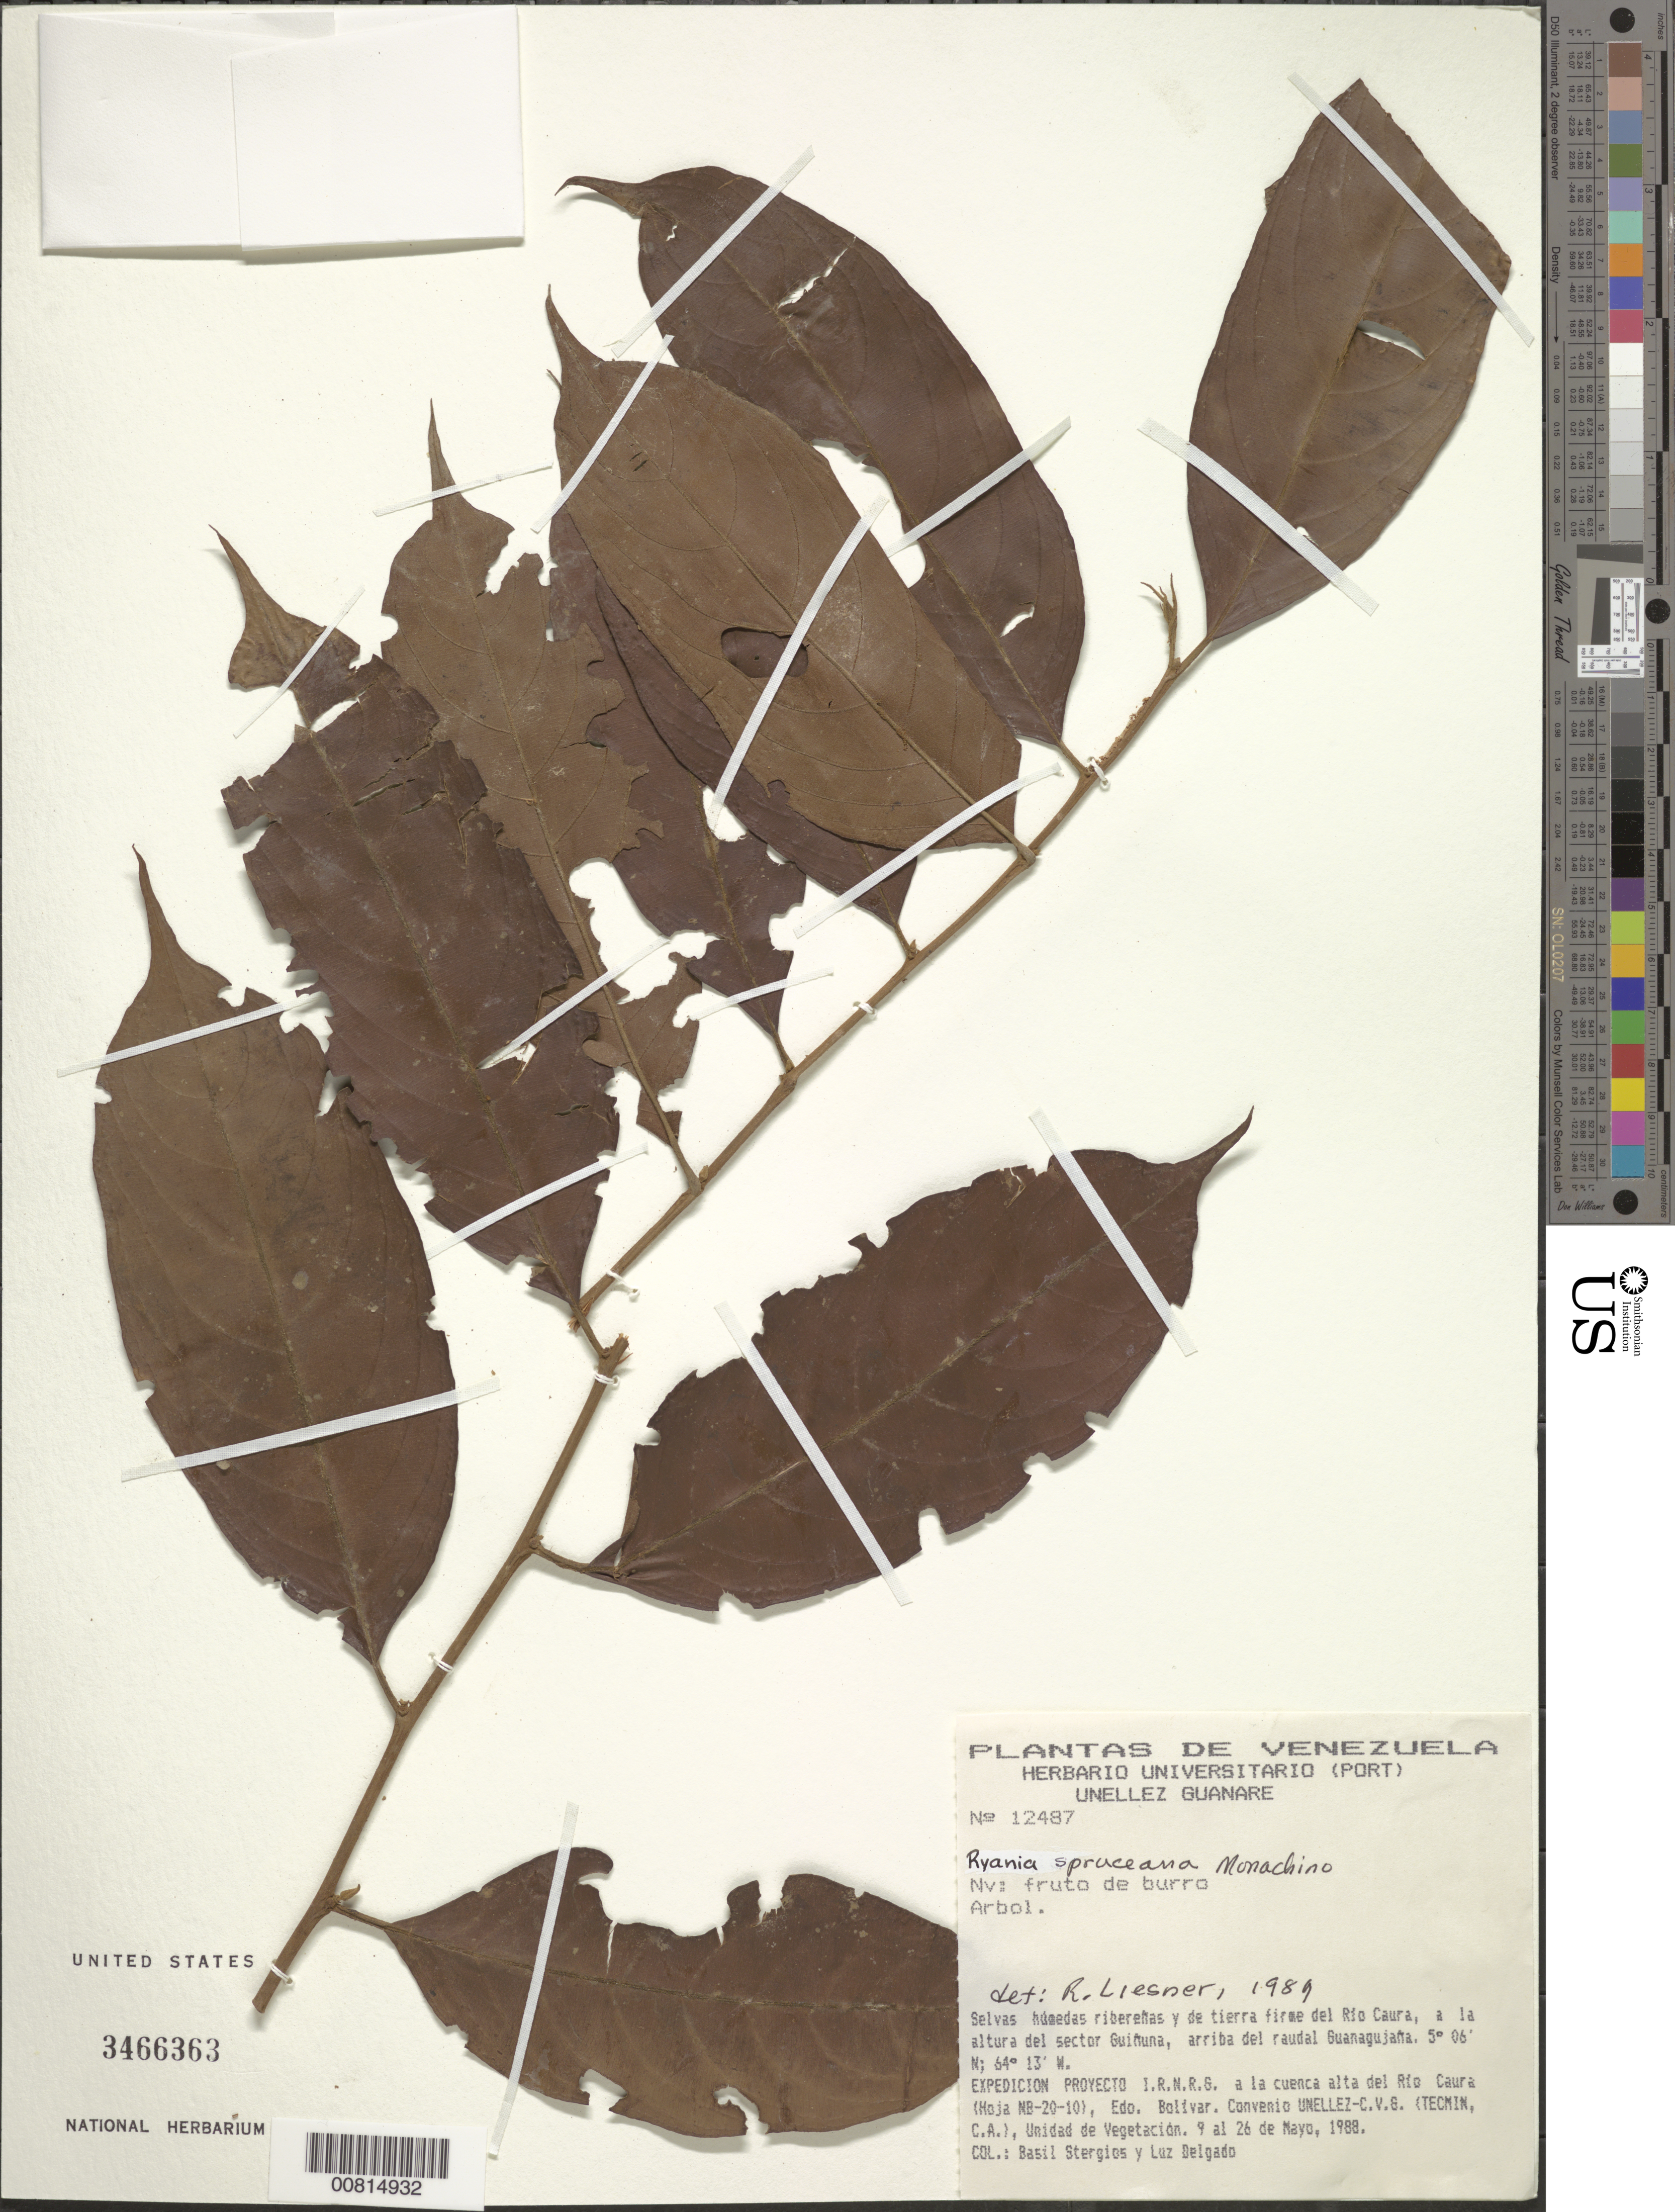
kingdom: Plantae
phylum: Tracheophyta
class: Magnoliopsida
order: Malpighiales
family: Salicaceae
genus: Ryania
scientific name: Ryania spruceana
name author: Monach.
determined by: Liesner, R. L.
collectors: B. G. Stergios & L. Delgado V.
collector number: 12487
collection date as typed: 9-May-88 to 26-May-88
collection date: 1988-05-09/1988-05-26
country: Venezuela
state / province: Bolívar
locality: Río Caura, al altura del sector Guiñuna, arriba del raudal Guanagujaña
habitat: Selvas húmedas ribeneras y de terra firme del río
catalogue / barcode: US 3466363